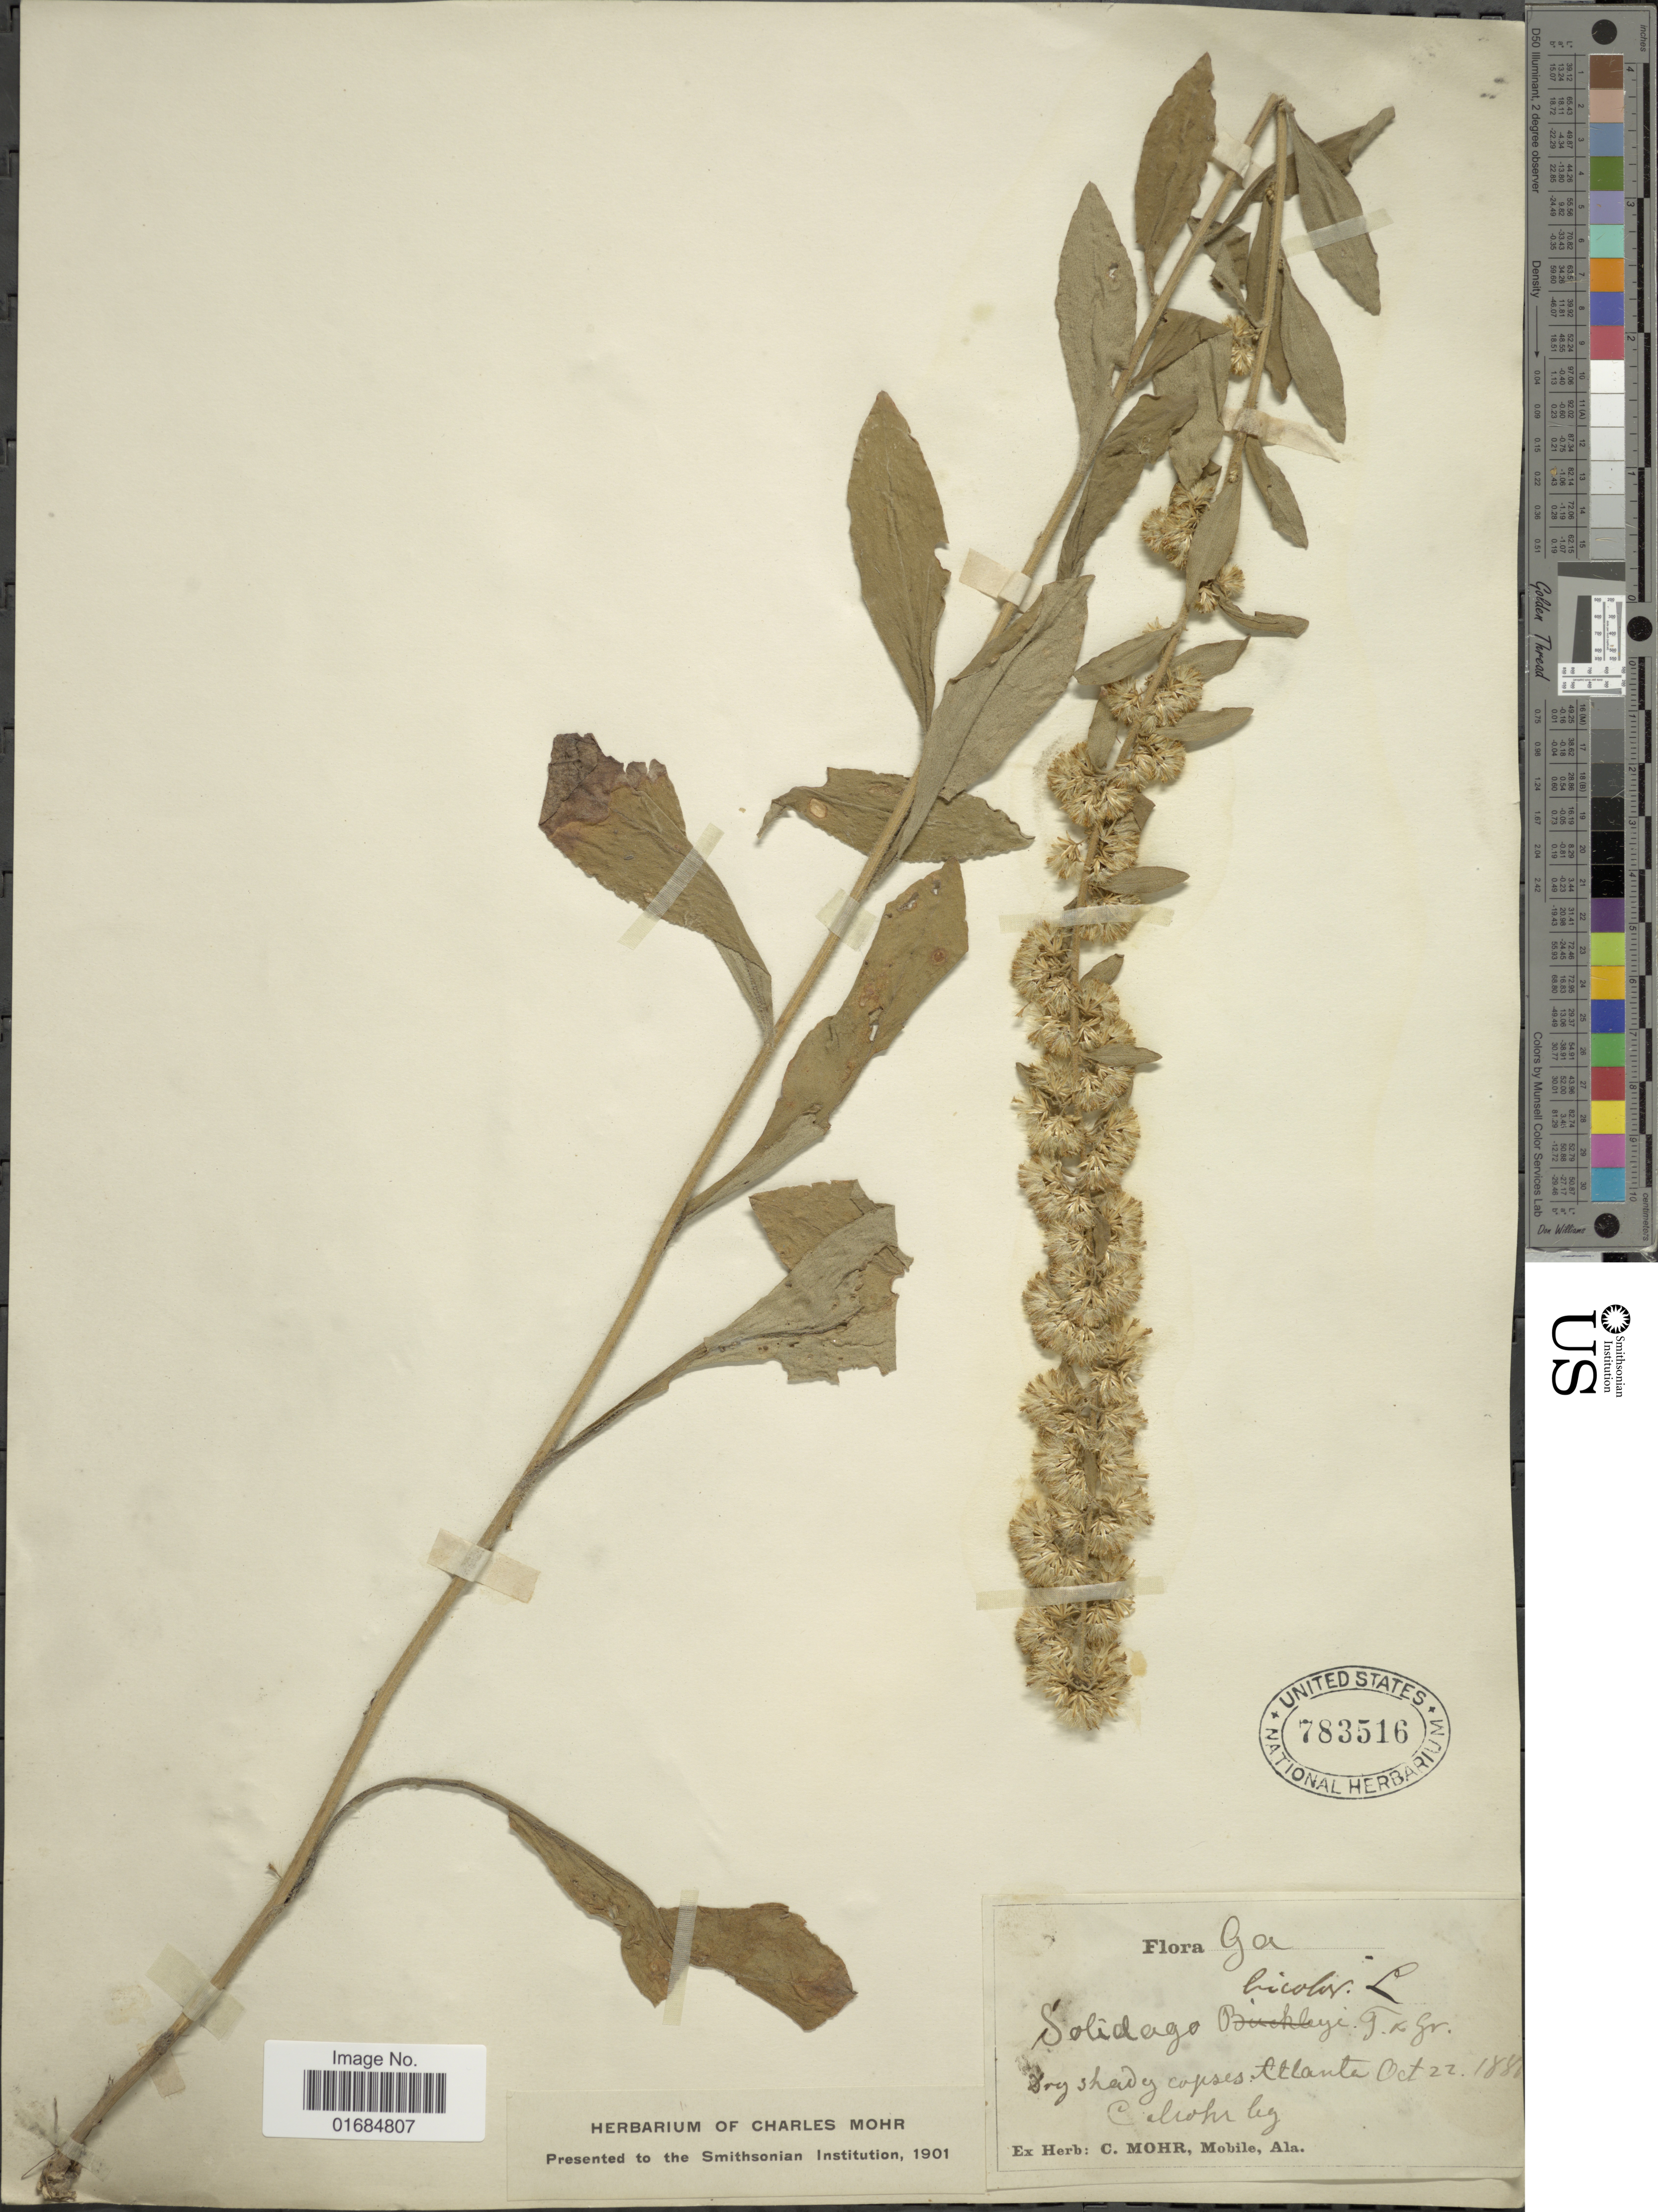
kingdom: Plantae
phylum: Tracheophyta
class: Magnoliopsida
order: Asterales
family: Asteraceae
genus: Solidago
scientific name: Solidago bicolor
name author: L.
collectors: Mohr, C. T. (herbarium)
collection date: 1886-10-22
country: United States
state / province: Georgia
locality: Atlanta.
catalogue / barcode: US 783516